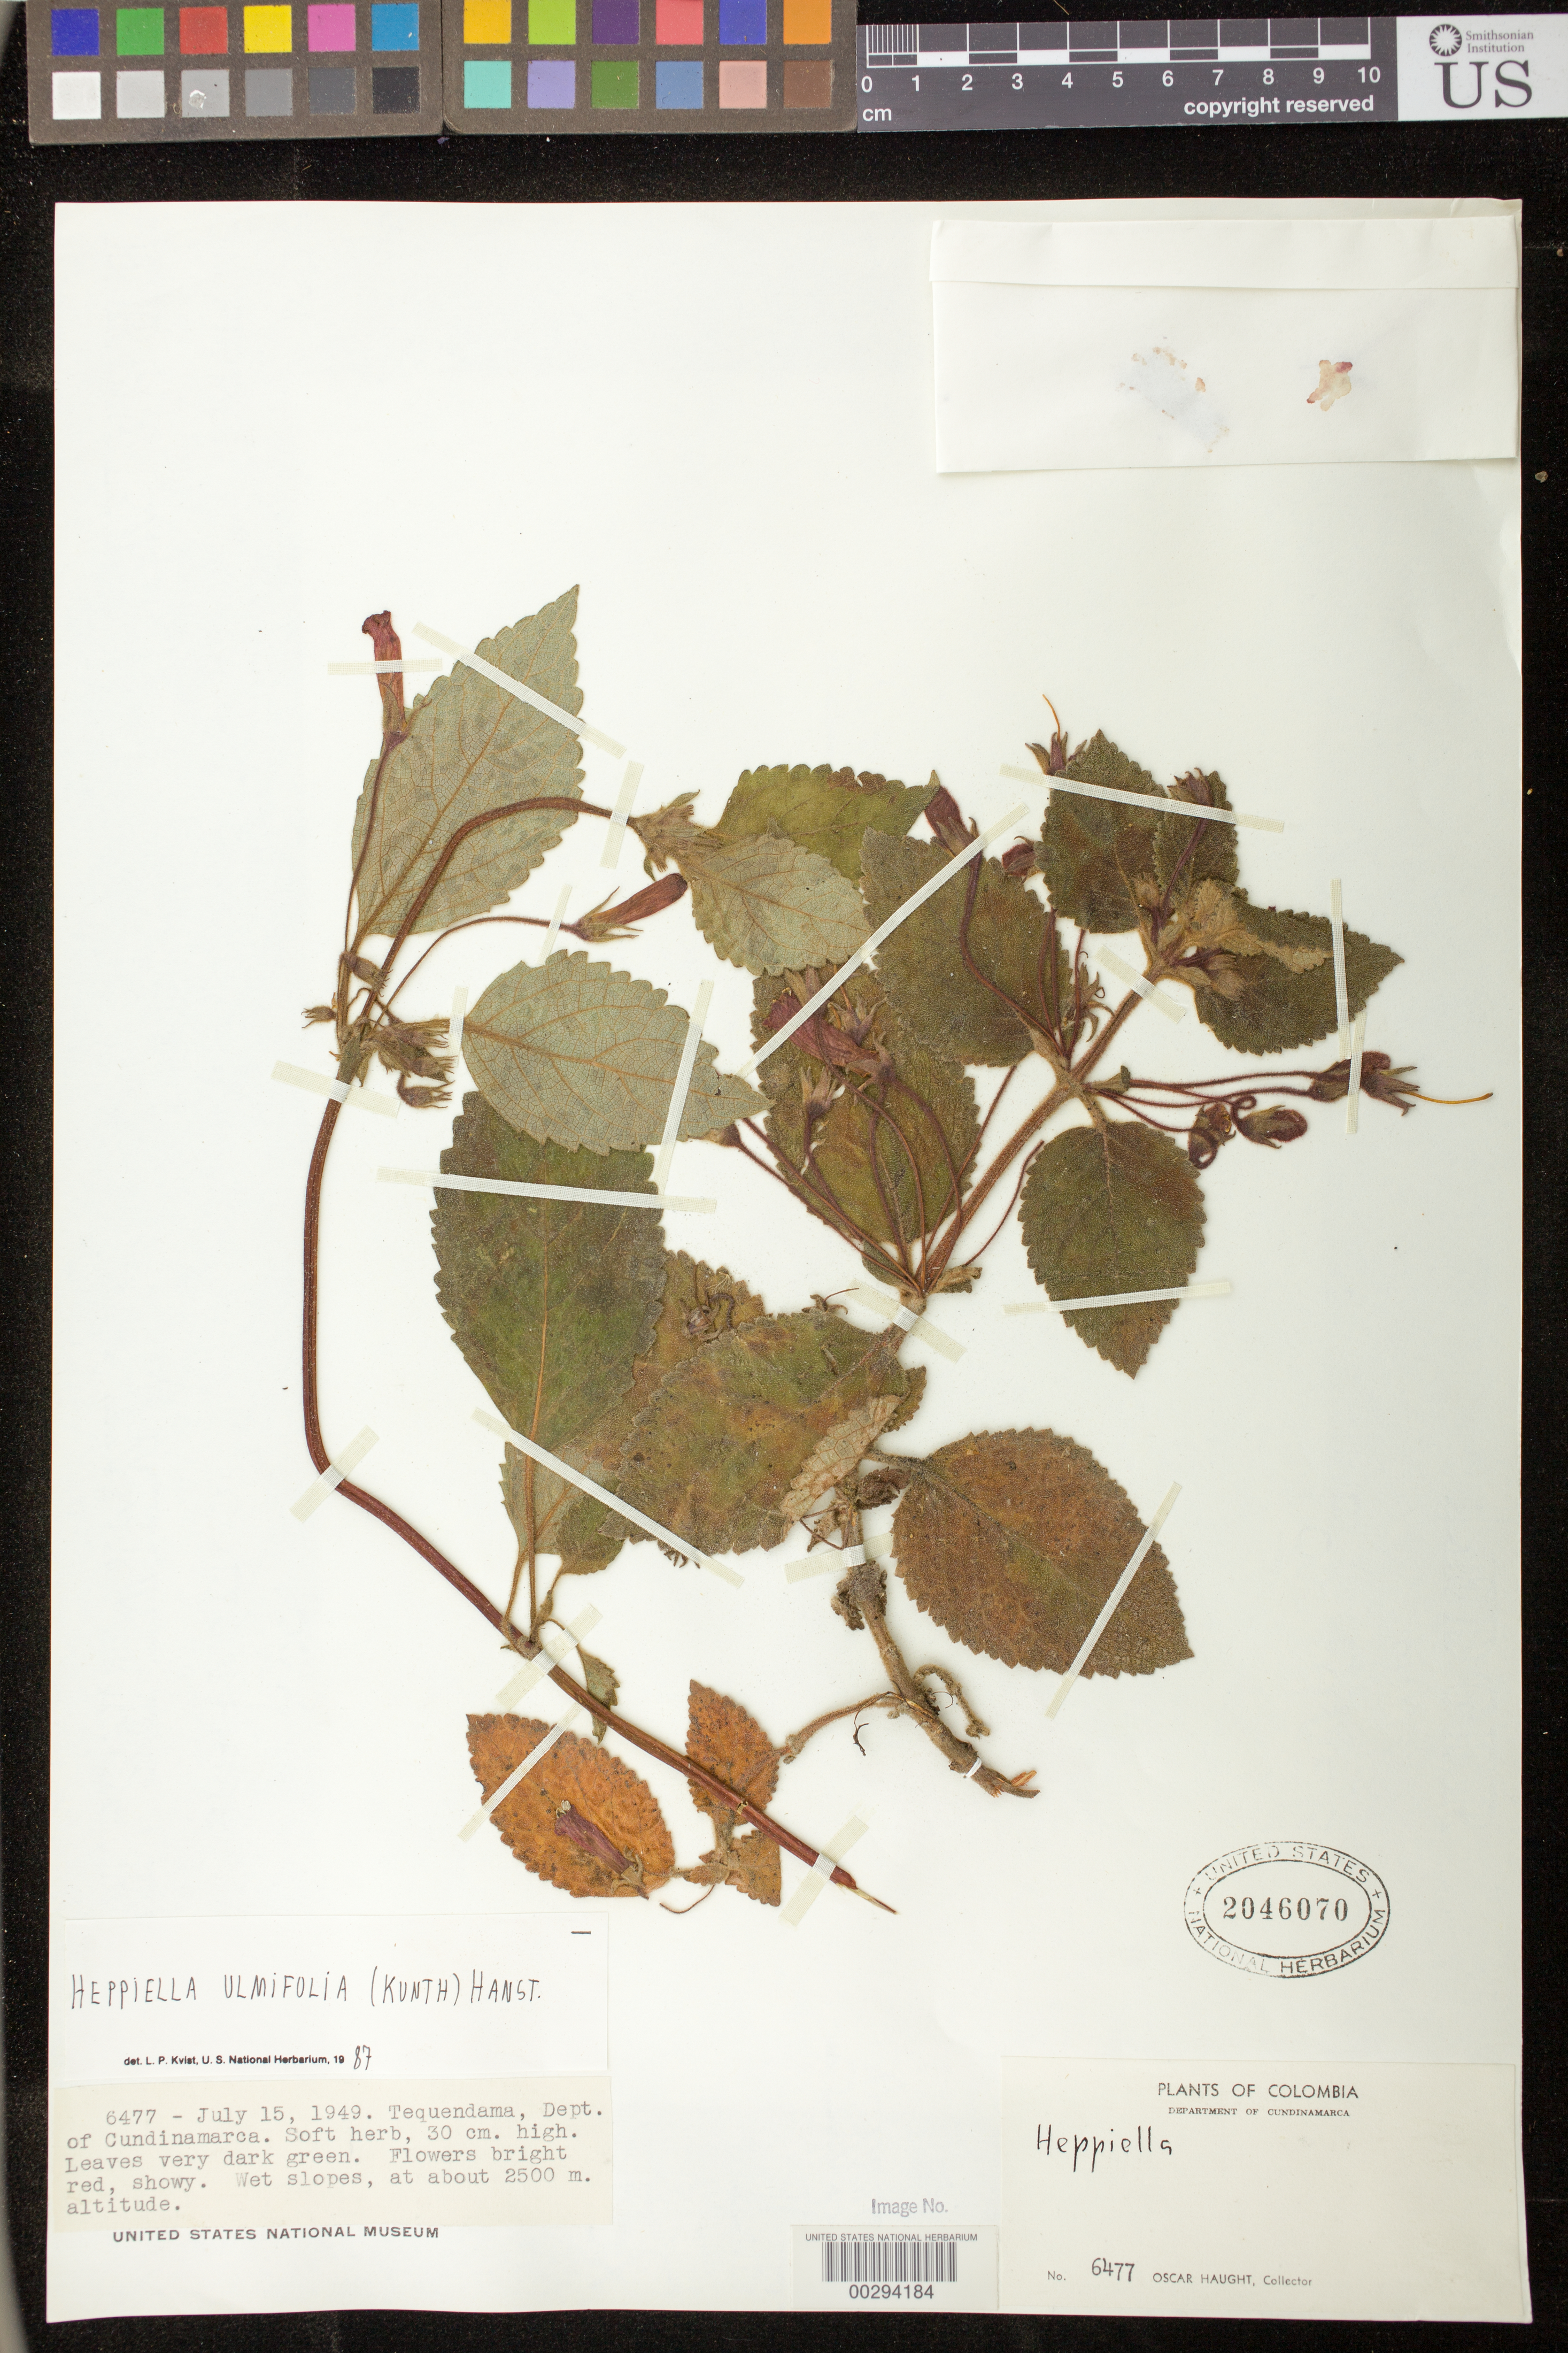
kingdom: Plantae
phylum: Tracheophyta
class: Magnoliopsida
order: Lamiales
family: Gesneriaceae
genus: Heppiella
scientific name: Heppiella ulmifolia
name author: (Kunth) Hanst.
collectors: O. L. Haught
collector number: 6477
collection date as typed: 15 Jul 1949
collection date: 1949-07-15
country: Colombia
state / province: Cundinamarca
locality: Tequendama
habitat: Wet slopes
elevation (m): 2500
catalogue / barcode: US 2046070